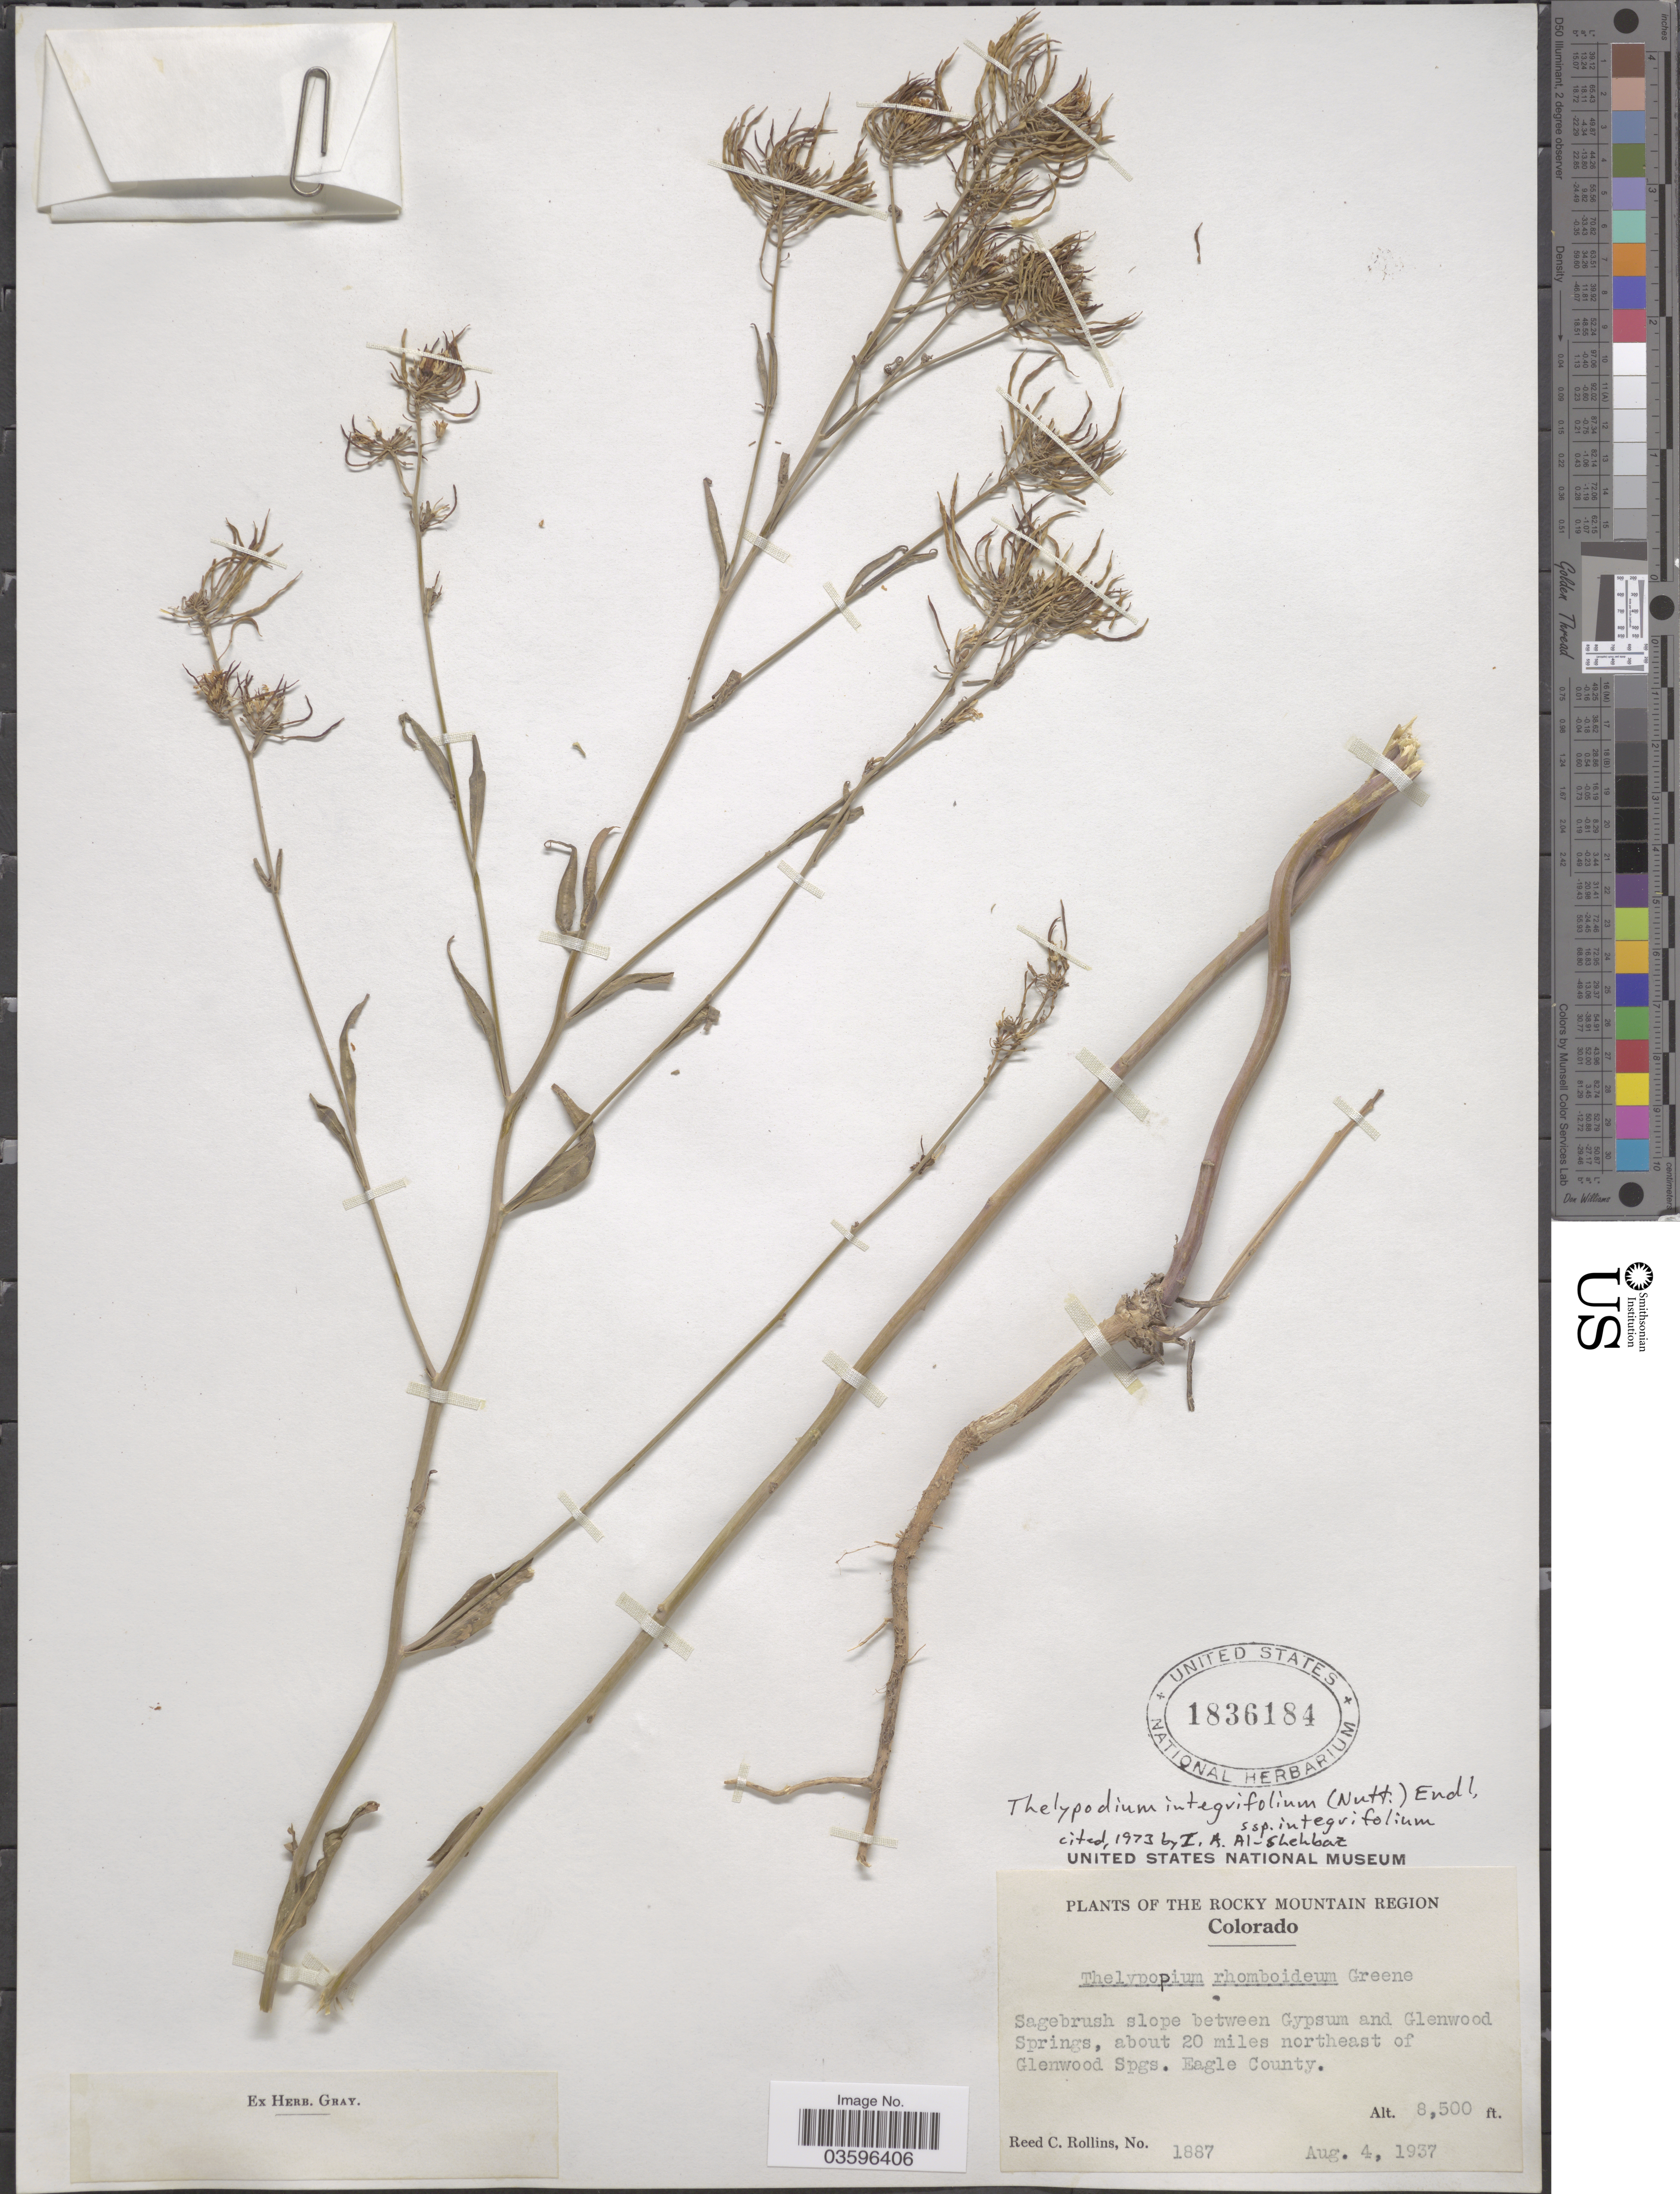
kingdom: Plantae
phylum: Tracheophyta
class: Magnoliopsida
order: Brassicales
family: Brassicaceae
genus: Thelypodium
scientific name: Thelypodium integrifolium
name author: (Nutt.) Endl.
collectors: R. C. Rollins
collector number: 1887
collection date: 1937-08-04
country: United States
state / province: Colorado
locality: The Rocky Mountain Region. Sagebrush slope between Gypsum and Glenwood Springs, about 20 miles northeast of Glenwood Spgs. Eagle County.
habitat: sagebrush slope between springs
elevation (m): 2591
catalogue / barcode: US 1836184